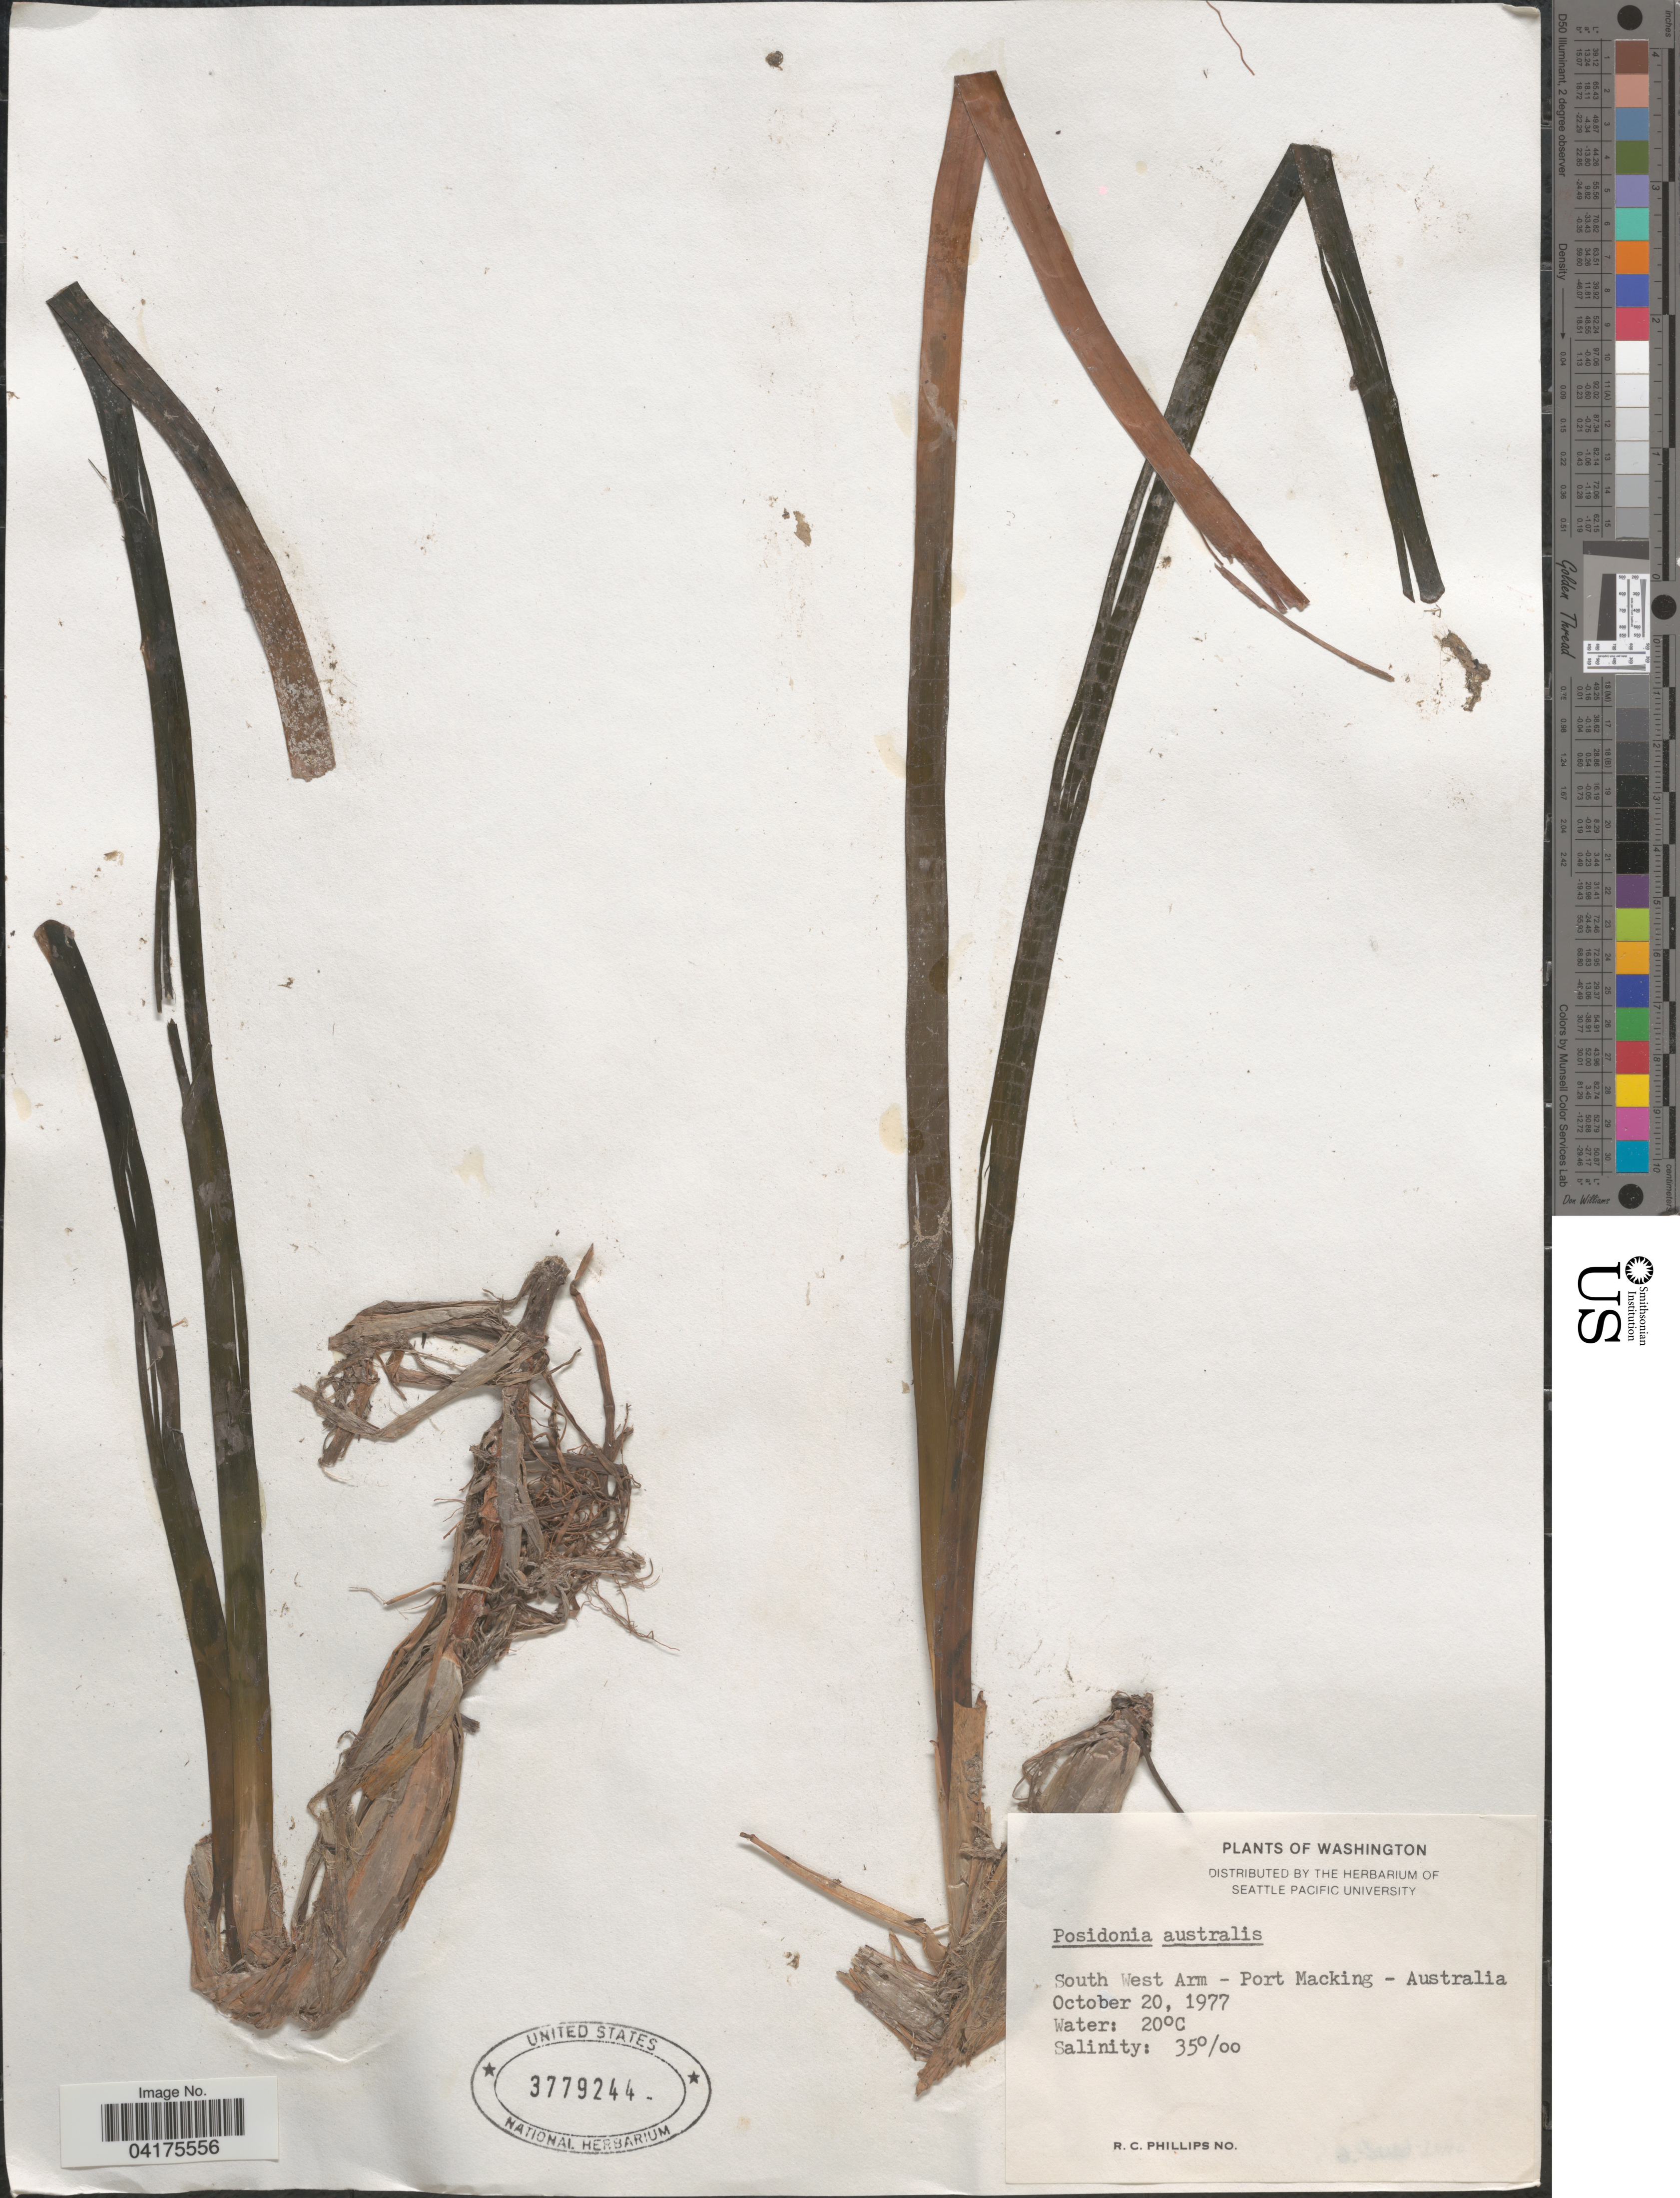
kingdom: Plantae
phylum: Tracheophyta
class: Liliopsida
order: Alismatales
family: Posidoniaceae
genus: Posidonia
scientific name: Posidonia australis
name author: Hook. f.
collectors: R. C. Phillips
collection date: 1977-10-20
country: Australia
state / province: New South Wales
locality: South West Arm - Port Macking [= Port Hacking].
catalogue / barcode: US 3779244